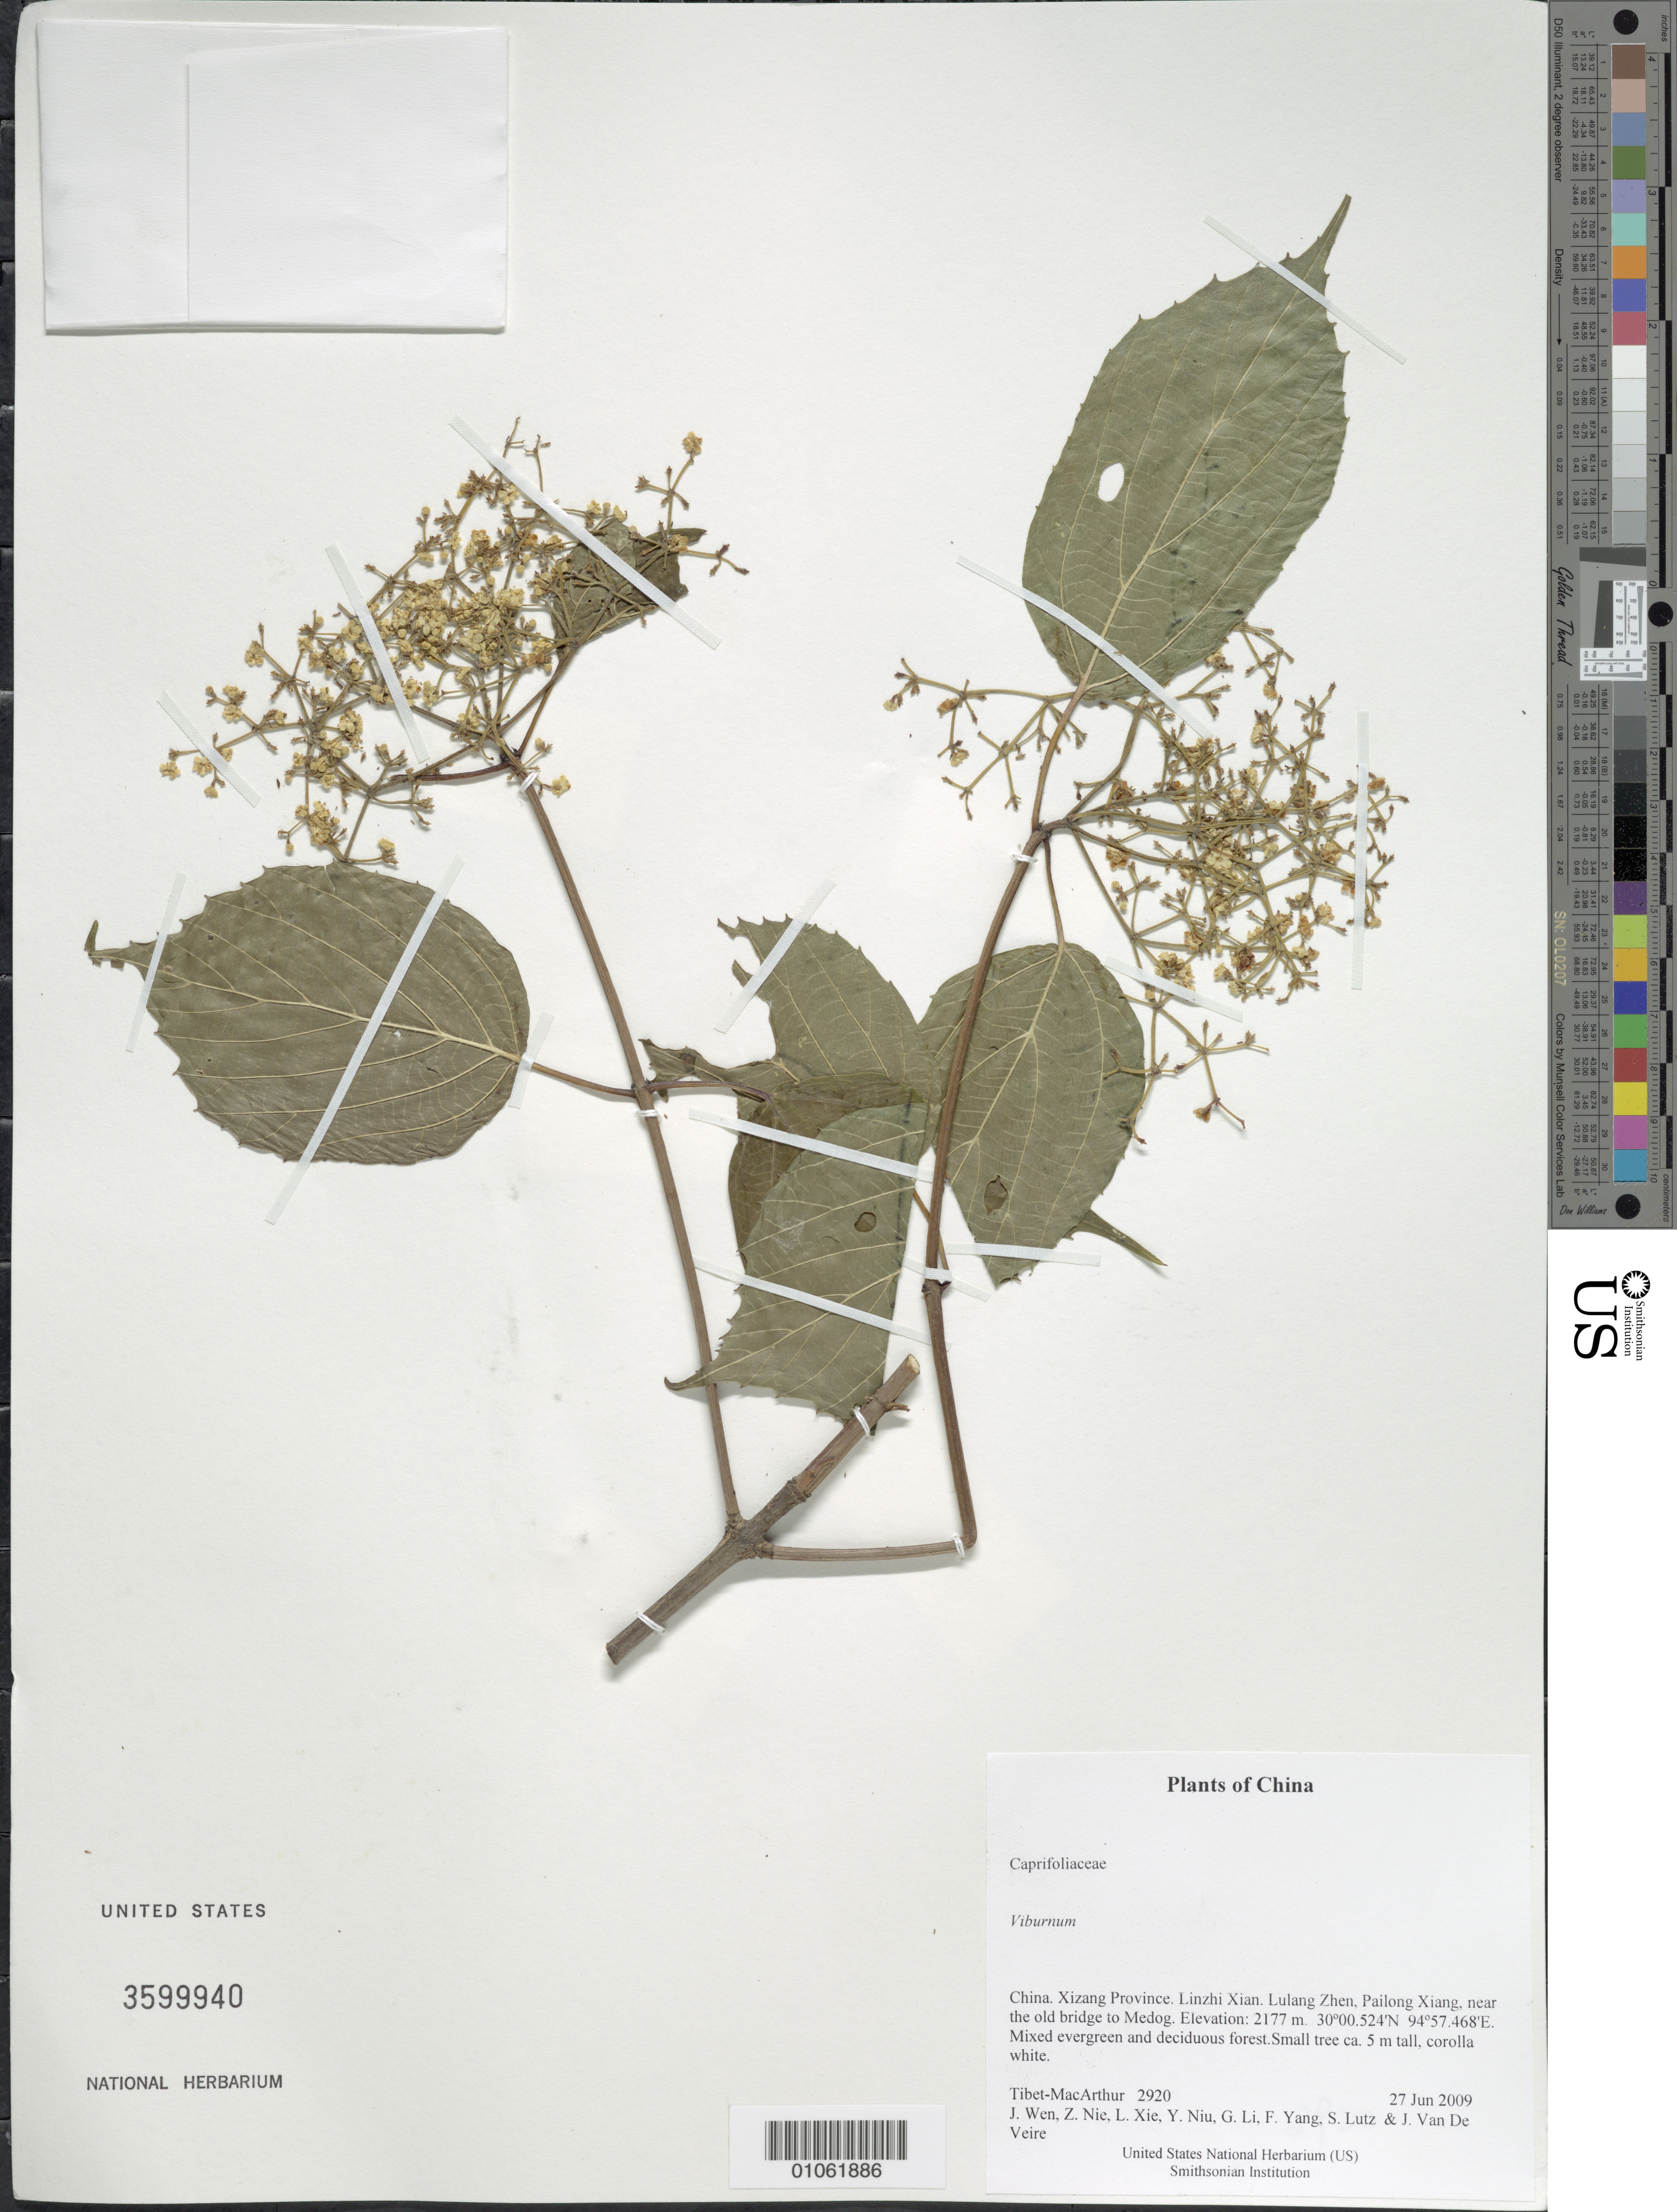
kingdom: Plantae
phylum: Tracheophyta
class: Magnoliopsida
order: Dipsacales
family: Viburnaceae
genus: Viburnum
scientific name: Viburnum sp.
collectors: Tibet-MacArthur, J. Wen, Z. Nie, L. Xie, Y. Niu, G. Li, F. Yang, S. Lutz & J. Van De Veire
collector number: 2920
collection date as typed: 27 Jun 2009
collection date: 2009-06-27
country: China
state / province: Xizang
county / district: Linzhi Xian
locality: Lulang Zhen, Pailong Xiang, near the old bridge to Medog.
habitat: Mixed evergreen and deciduous forest.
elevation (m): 2177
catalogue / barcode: US 3599940